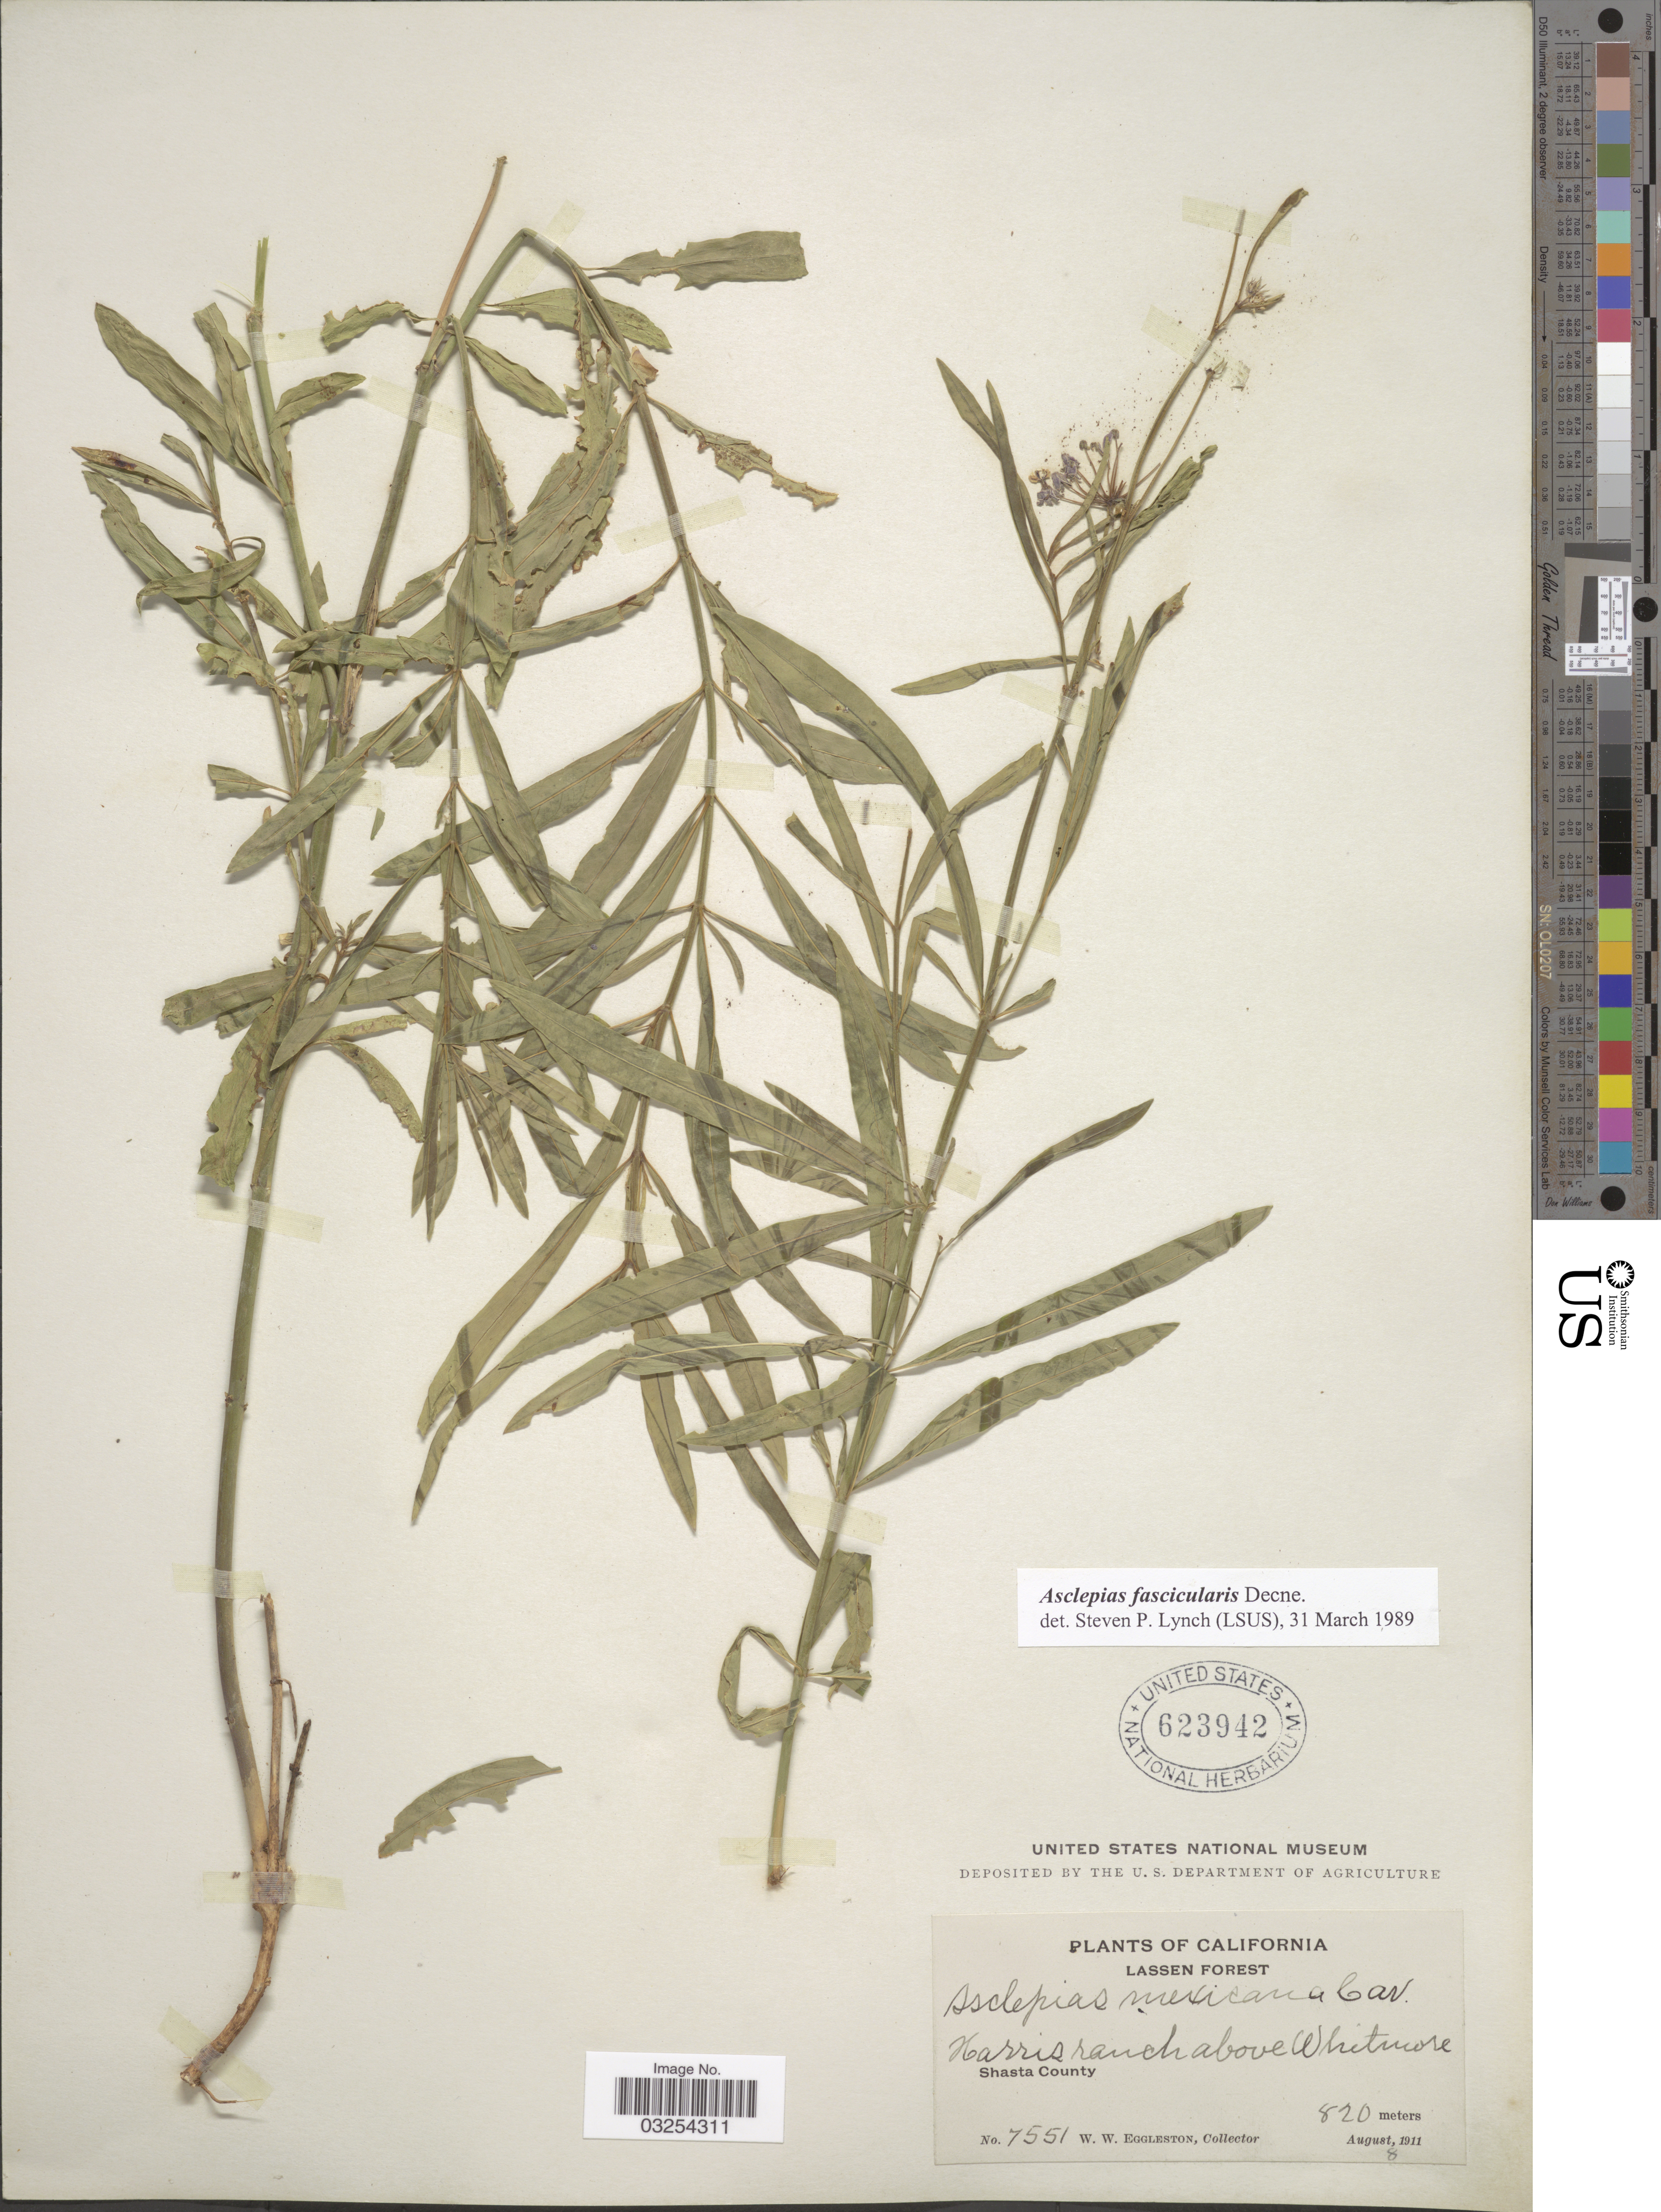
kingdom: Plantae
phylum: Tracheophyta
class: Magnoliopsida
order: Gentianales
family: Apocynaceae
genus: Asclepias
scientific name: Asclepias fascicularis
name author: Decne.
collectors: W. W. Eggleston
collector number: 7551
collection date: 1911-08-08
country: United States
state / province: California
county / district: Shasta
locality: Lassen Forest. Harris ranch above Whitmore. Shasta County.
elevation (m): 820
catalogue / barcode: US 623942